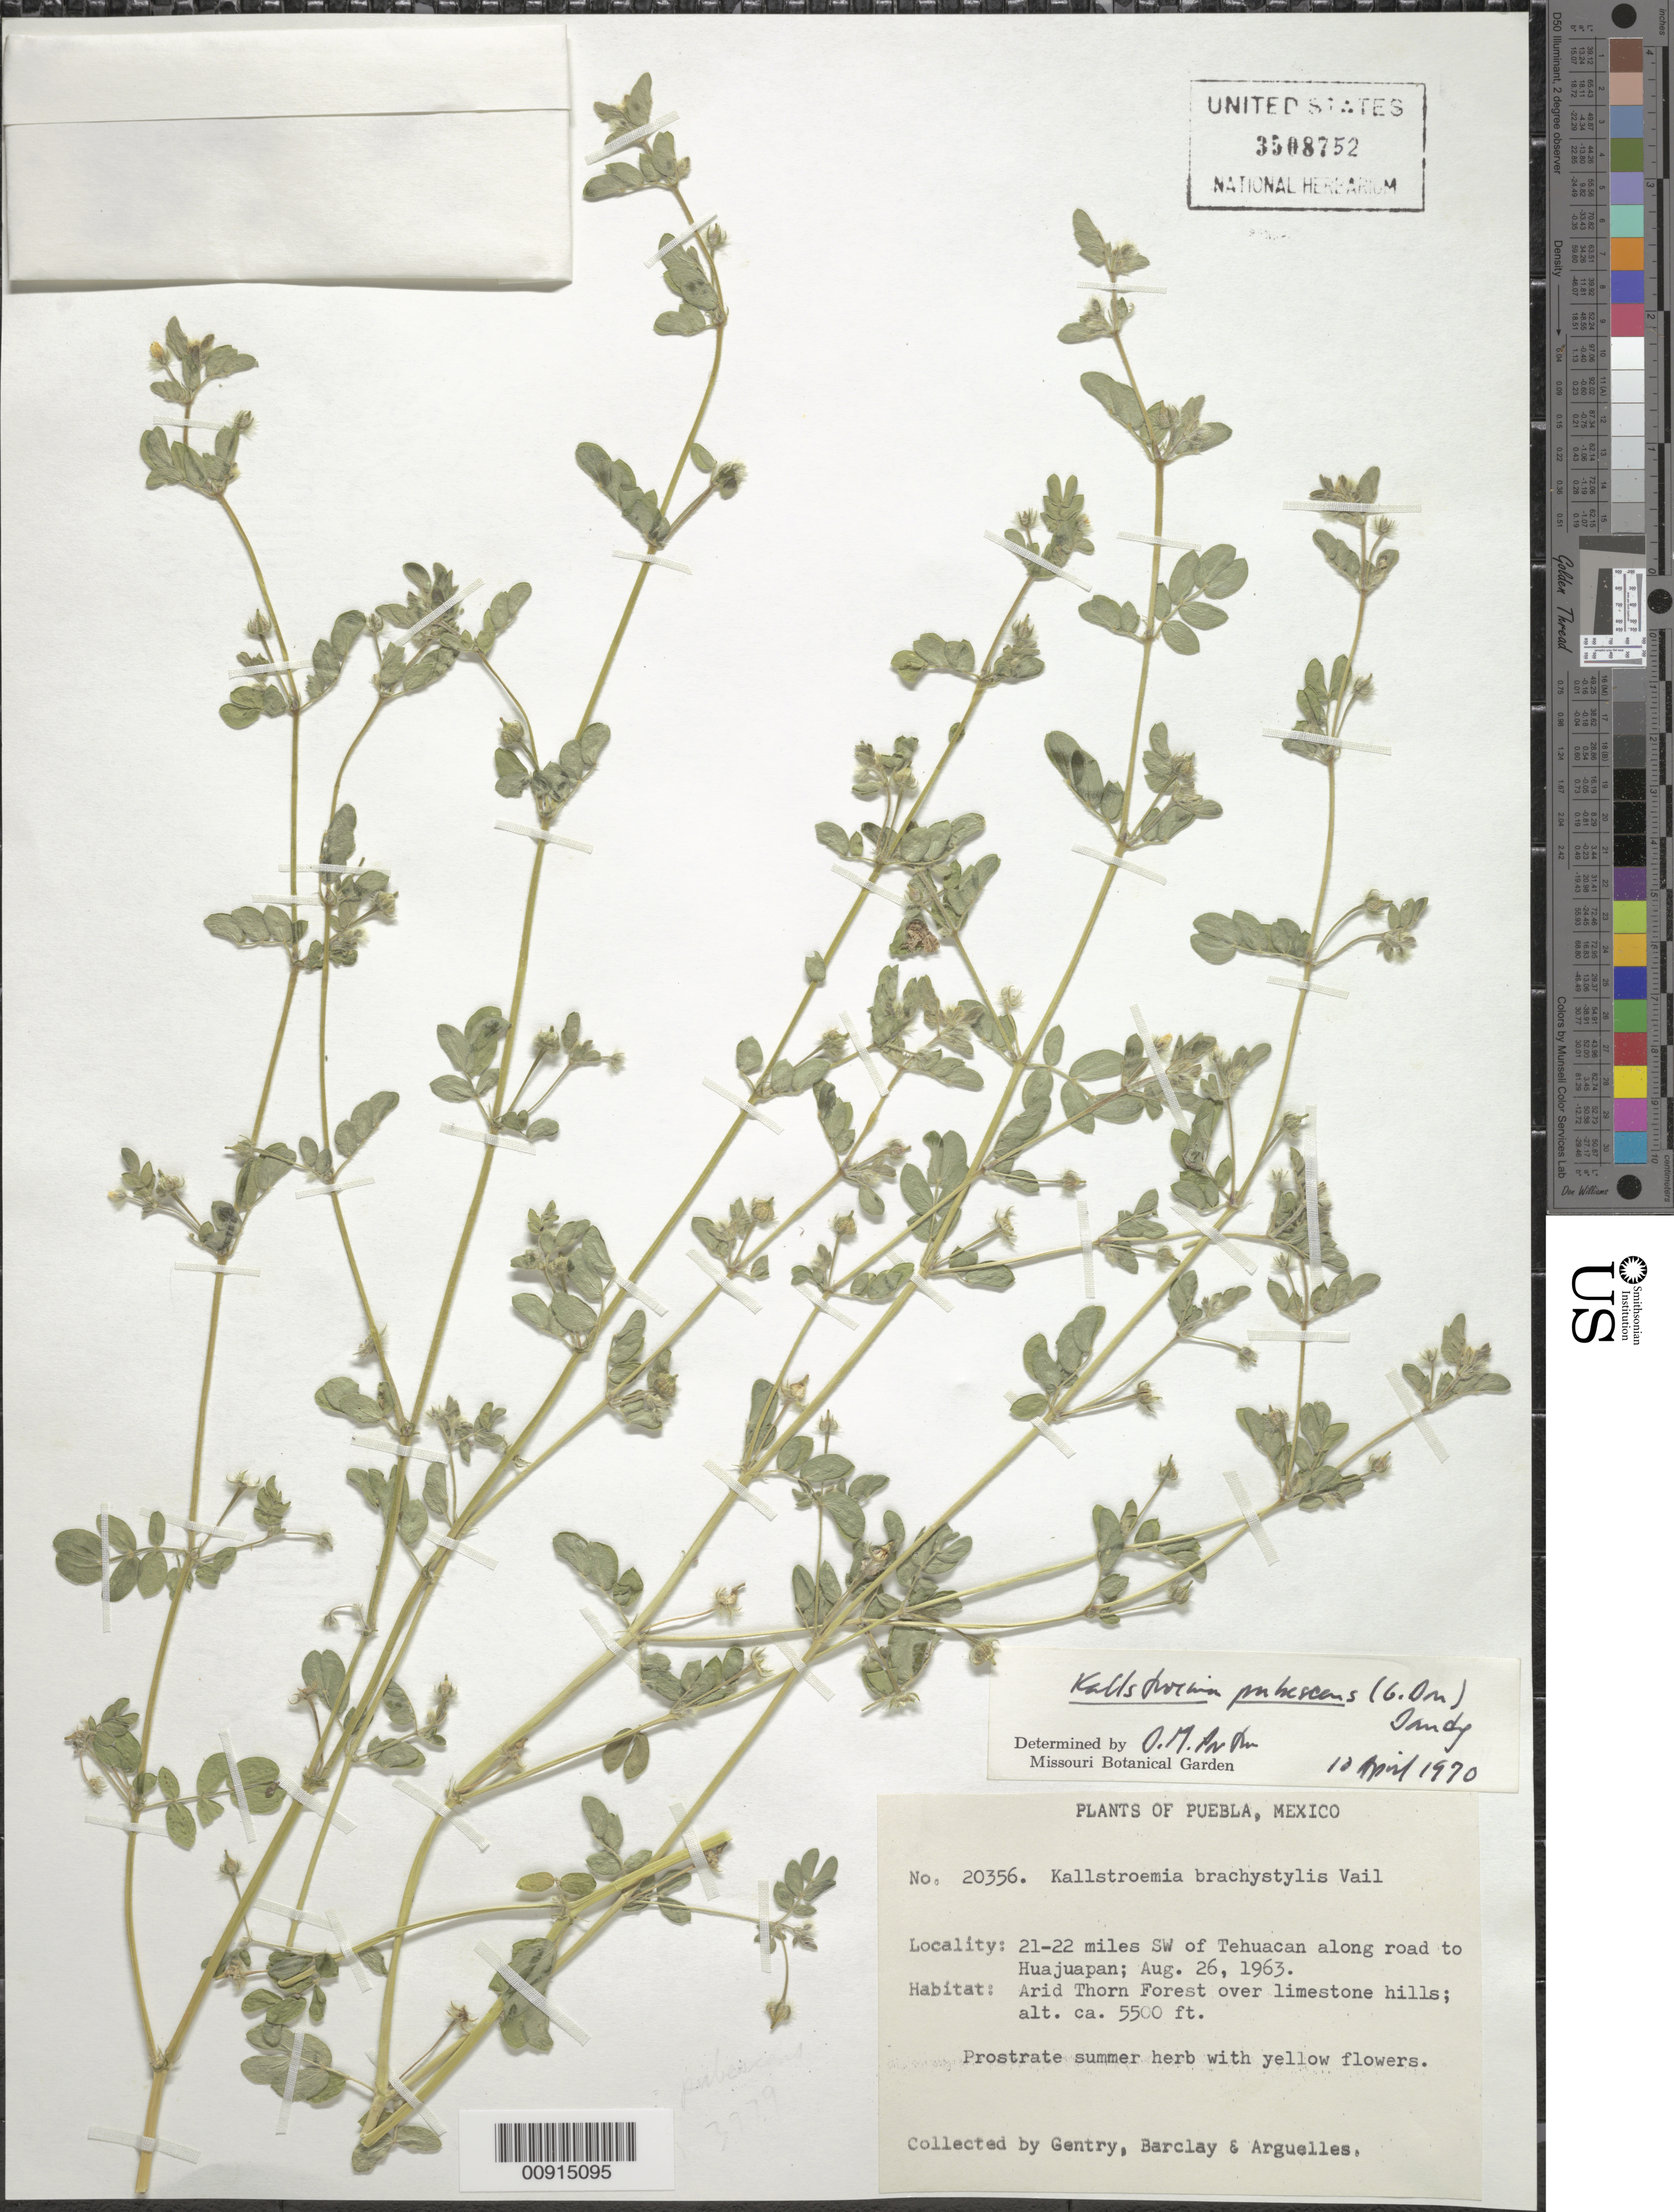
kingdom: Plantae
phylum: Tracheophyta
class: Magnoliopsida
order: Zygophyllales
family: Zygophyllaceae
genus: Kallstroemia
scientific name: Kallstroemia pubescens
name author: (G. Don) Dandy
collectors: Gentry, --, -- Barclay & Arguelles, --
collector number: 20356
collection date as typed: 26 Aug 1963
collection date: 1963-08-26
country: Mexico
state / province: Puebla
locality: Puebla: 21-22 miles SW of Tehuacán along road to Huajuapan.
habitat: Arid Thorn Forest over limestone hills.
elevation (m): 1676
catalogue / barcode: US 3508752